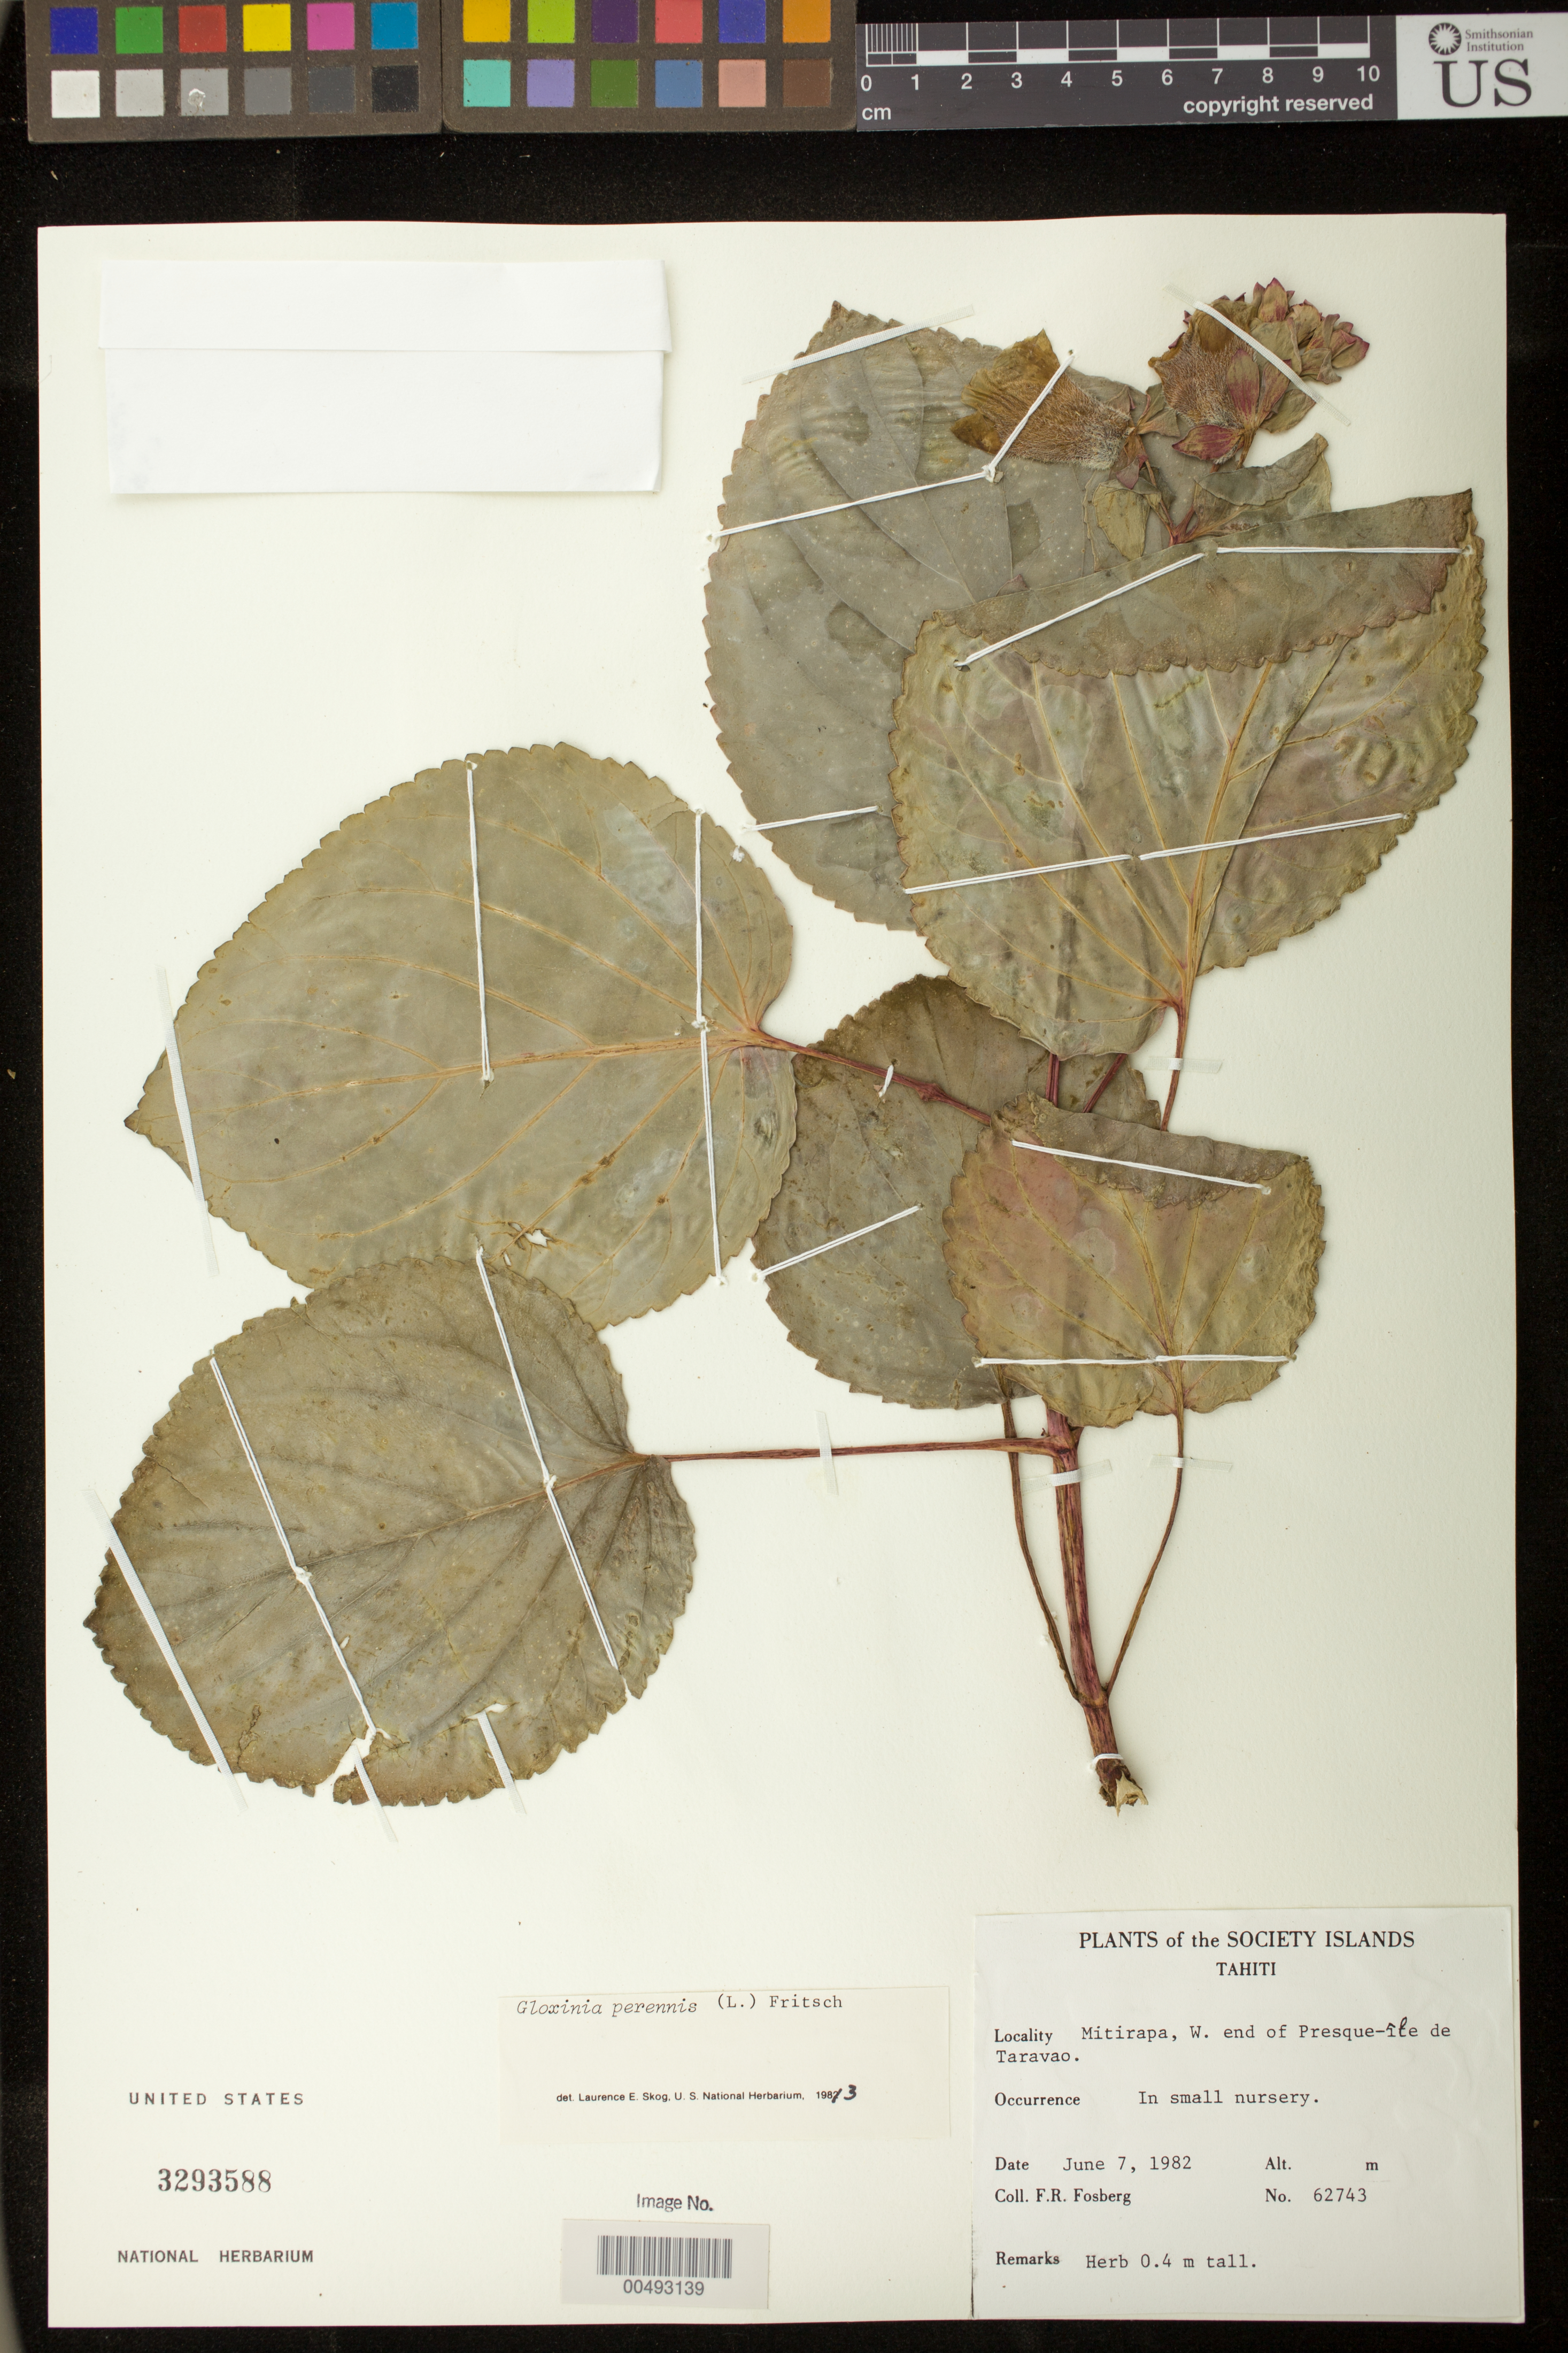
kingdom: Plantae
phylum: Tracheophyta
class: Magnoliopsida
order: Lamiales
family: Gesneriaceae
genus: Gloxinia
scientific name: Gloxinia perennis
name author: (L.) Fritsch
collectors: F. R. Fosberg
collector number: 62743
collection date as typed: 07 Jun 1982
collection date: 1982-06-07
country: French Polynesia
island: Tahiti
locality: W of presque-ite de taravao, mitirapa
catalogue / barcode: US 3293588